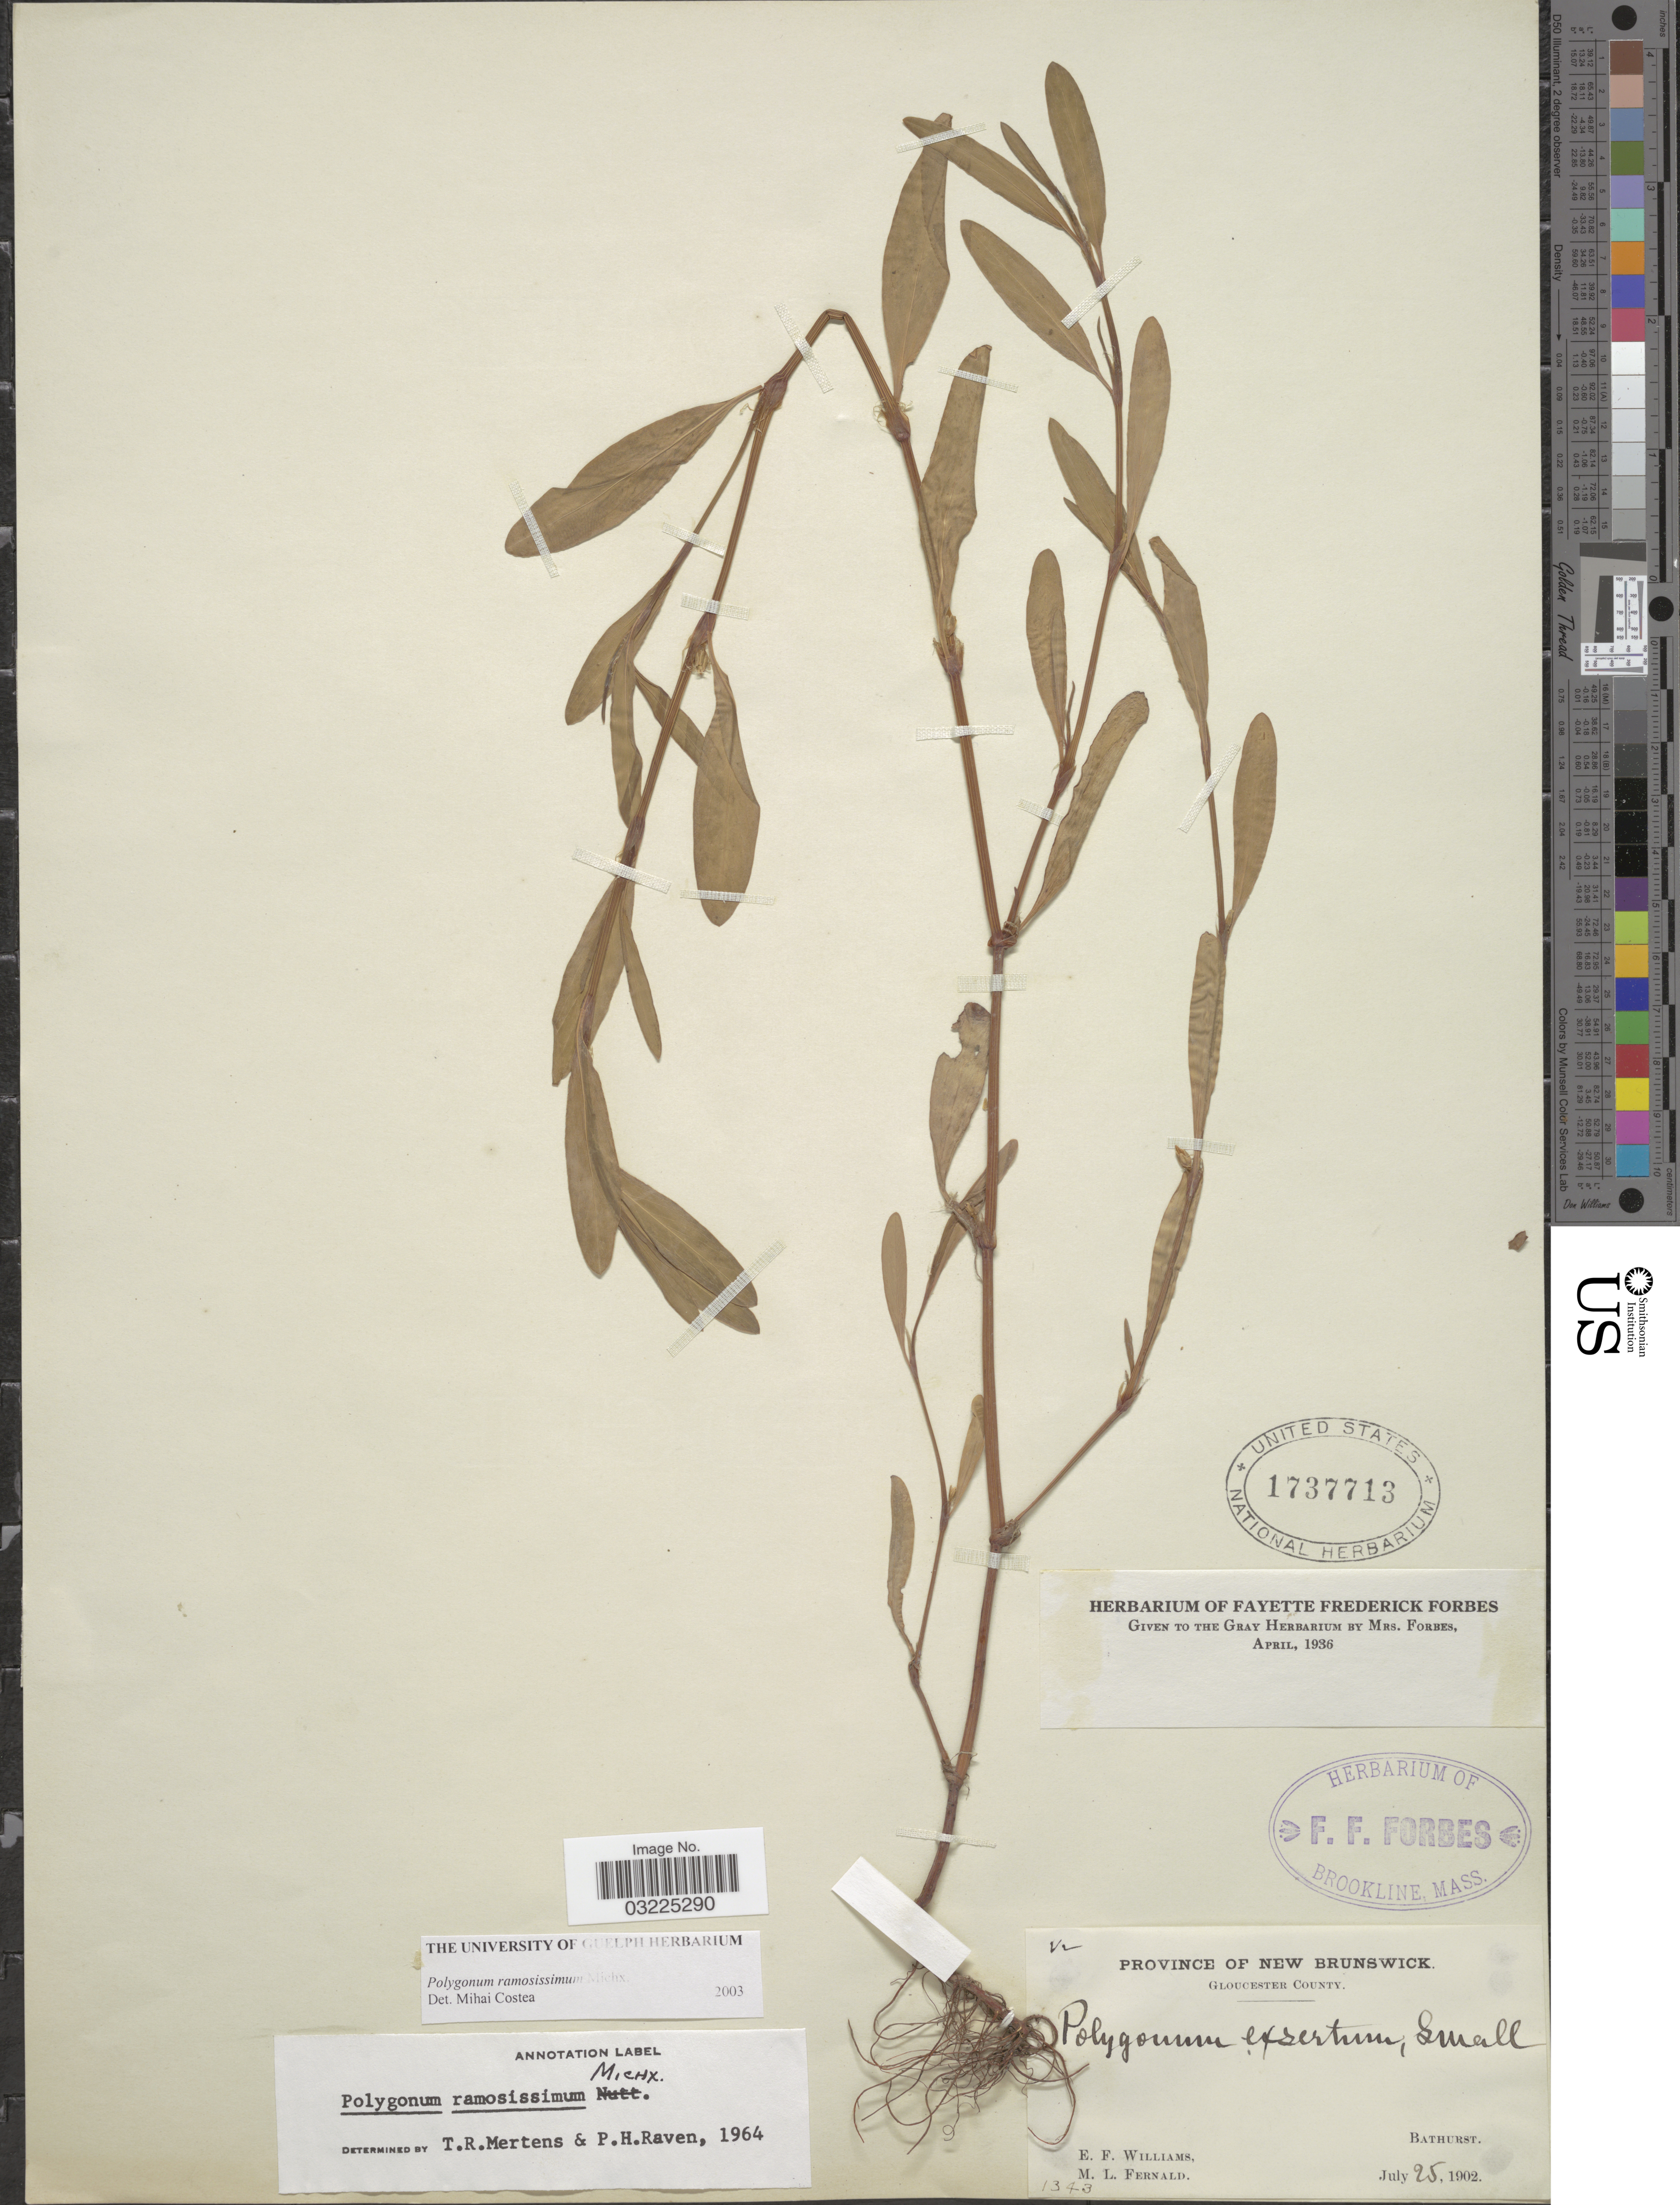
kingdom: Plantae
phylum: Tracheophyta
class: Magnoliopsida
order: Caryophyllales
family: Polygonaceae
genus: Polygonum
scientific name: Polygonum ramosissimum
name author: Michx.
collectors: E. Williams & M. L. Fernald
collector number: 22*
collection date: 1902-07-25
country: Canada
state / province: New Brunswick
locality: Gloucester County. Bathurst.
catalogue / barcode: US 1737713